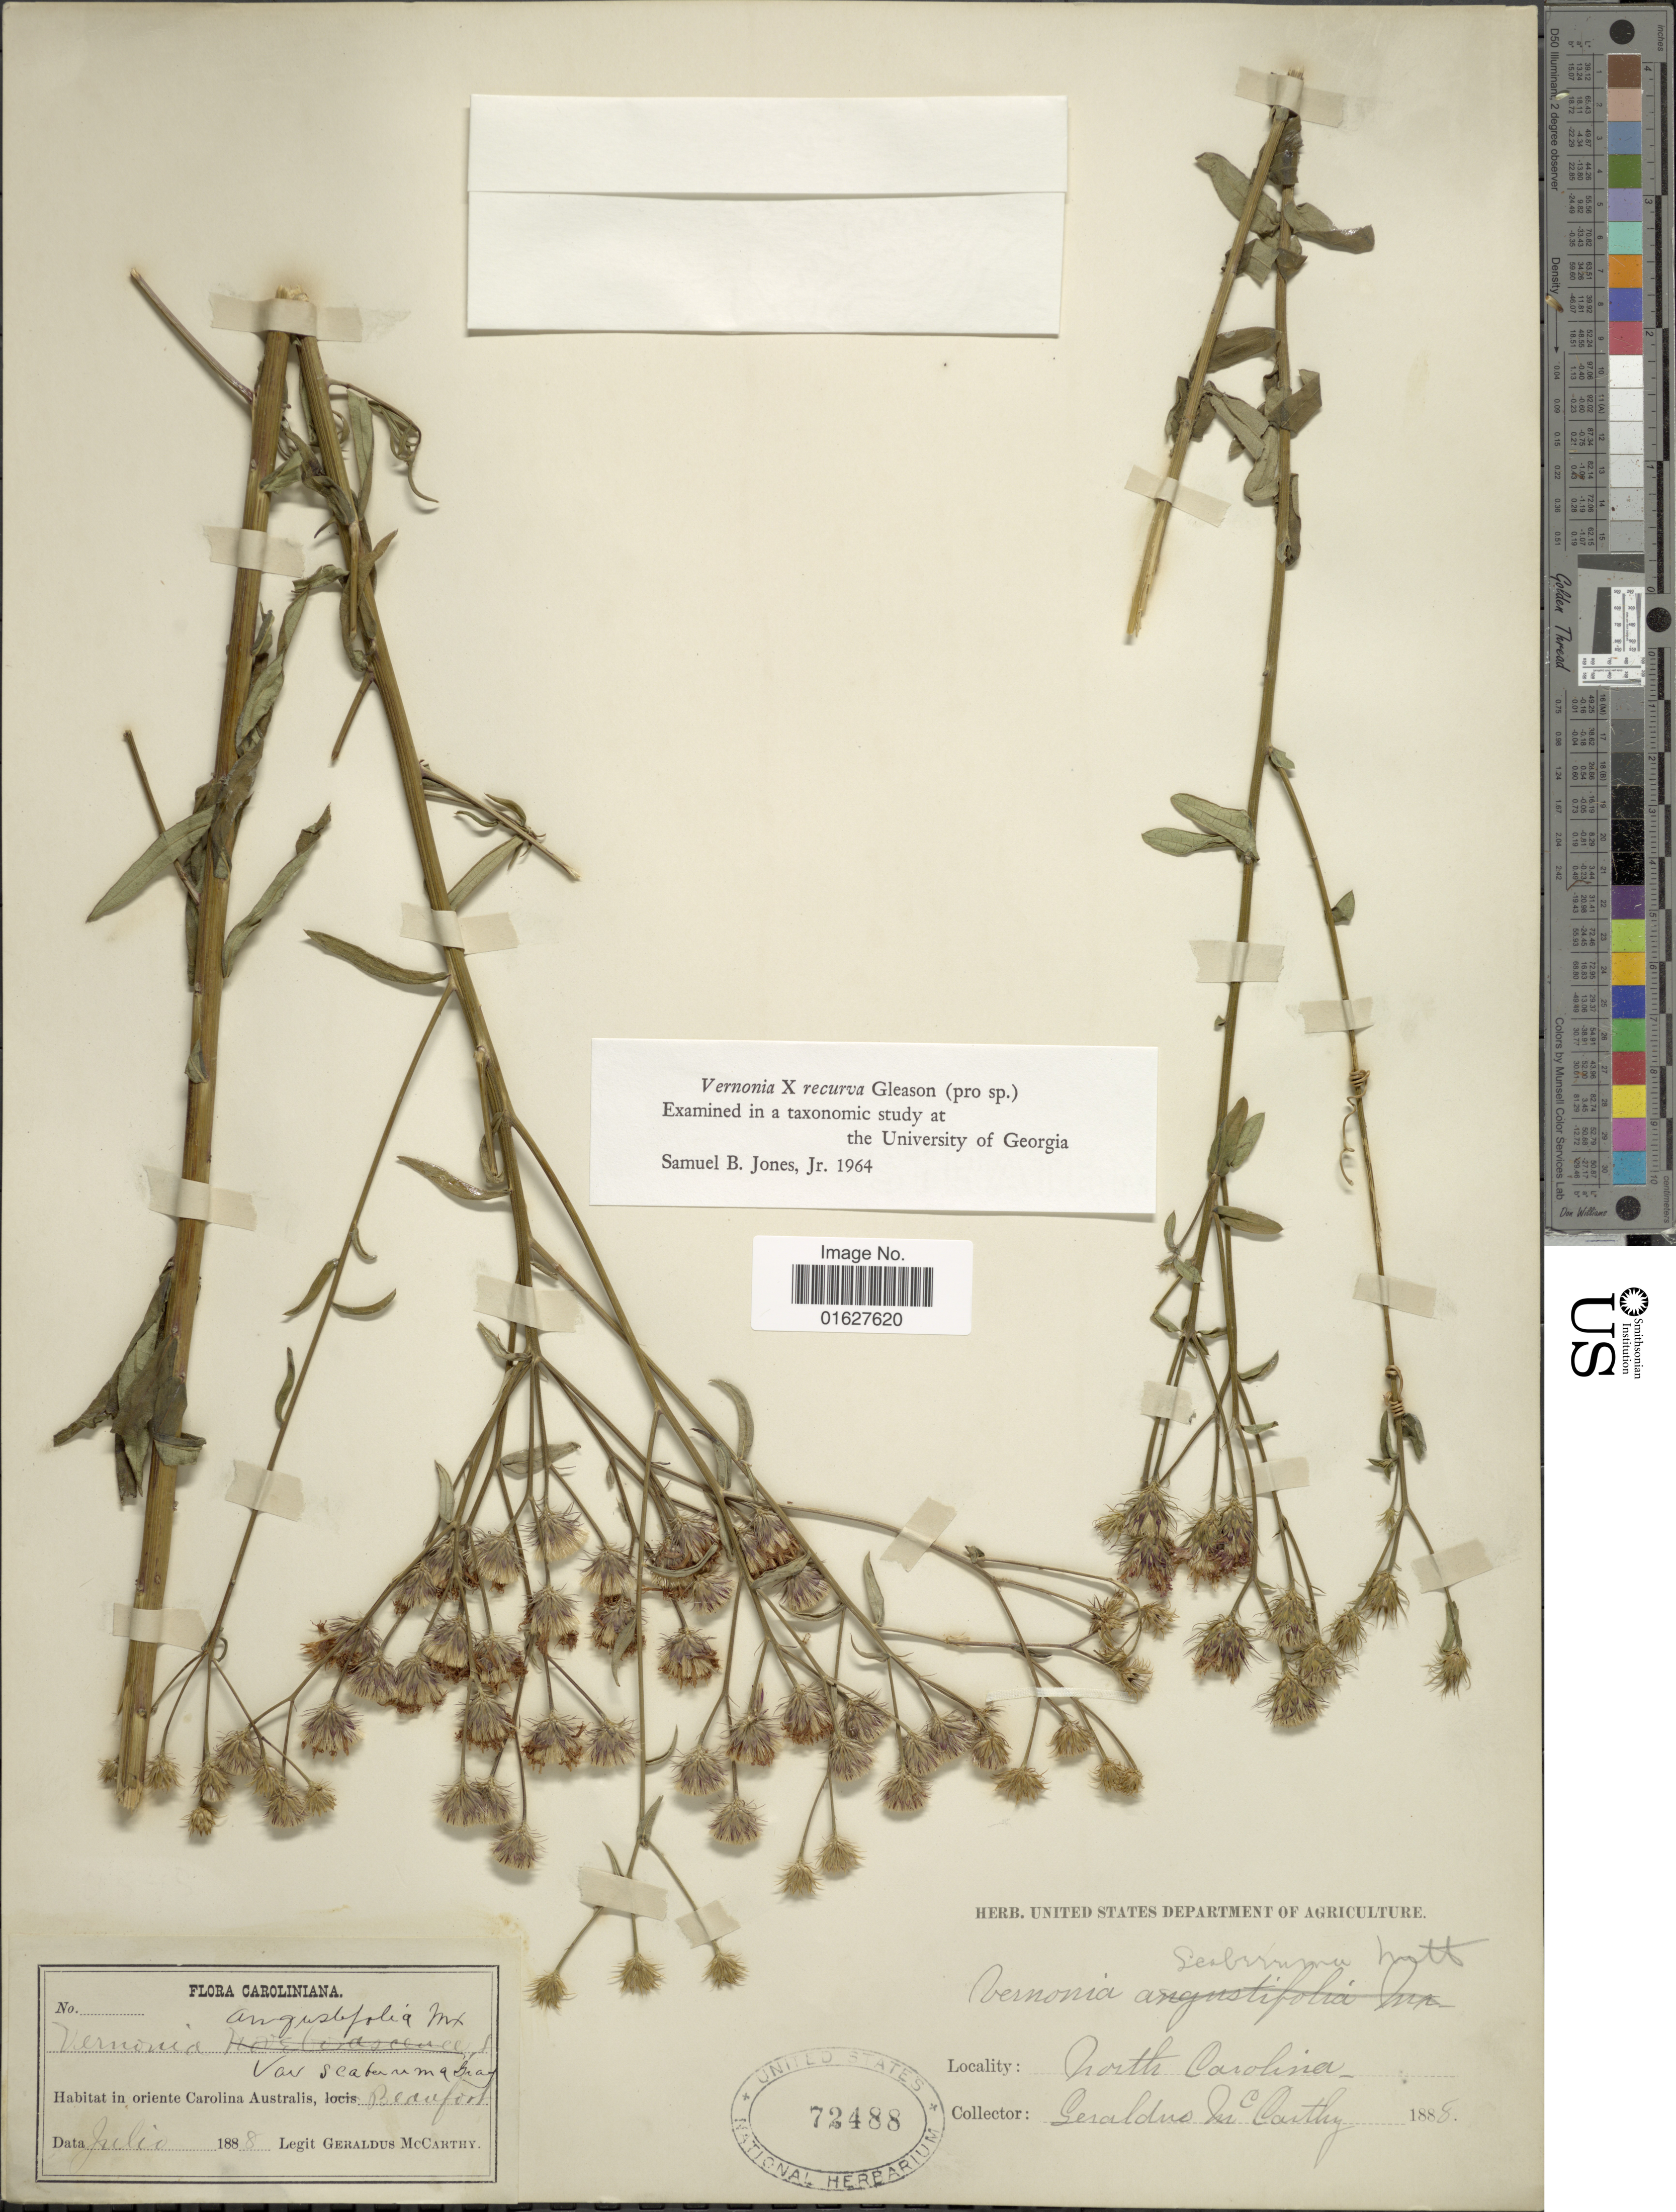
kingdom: Plantae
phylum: Tracheophyta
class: Magnoliopsida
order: Asterales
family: Asteraceae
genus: Vernonia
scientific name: Vernonia recurva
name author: Gleason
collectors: M. McCarthy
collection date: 1888-07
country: United States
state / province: North Carolina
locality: Beaufort.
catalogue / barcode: US 72488